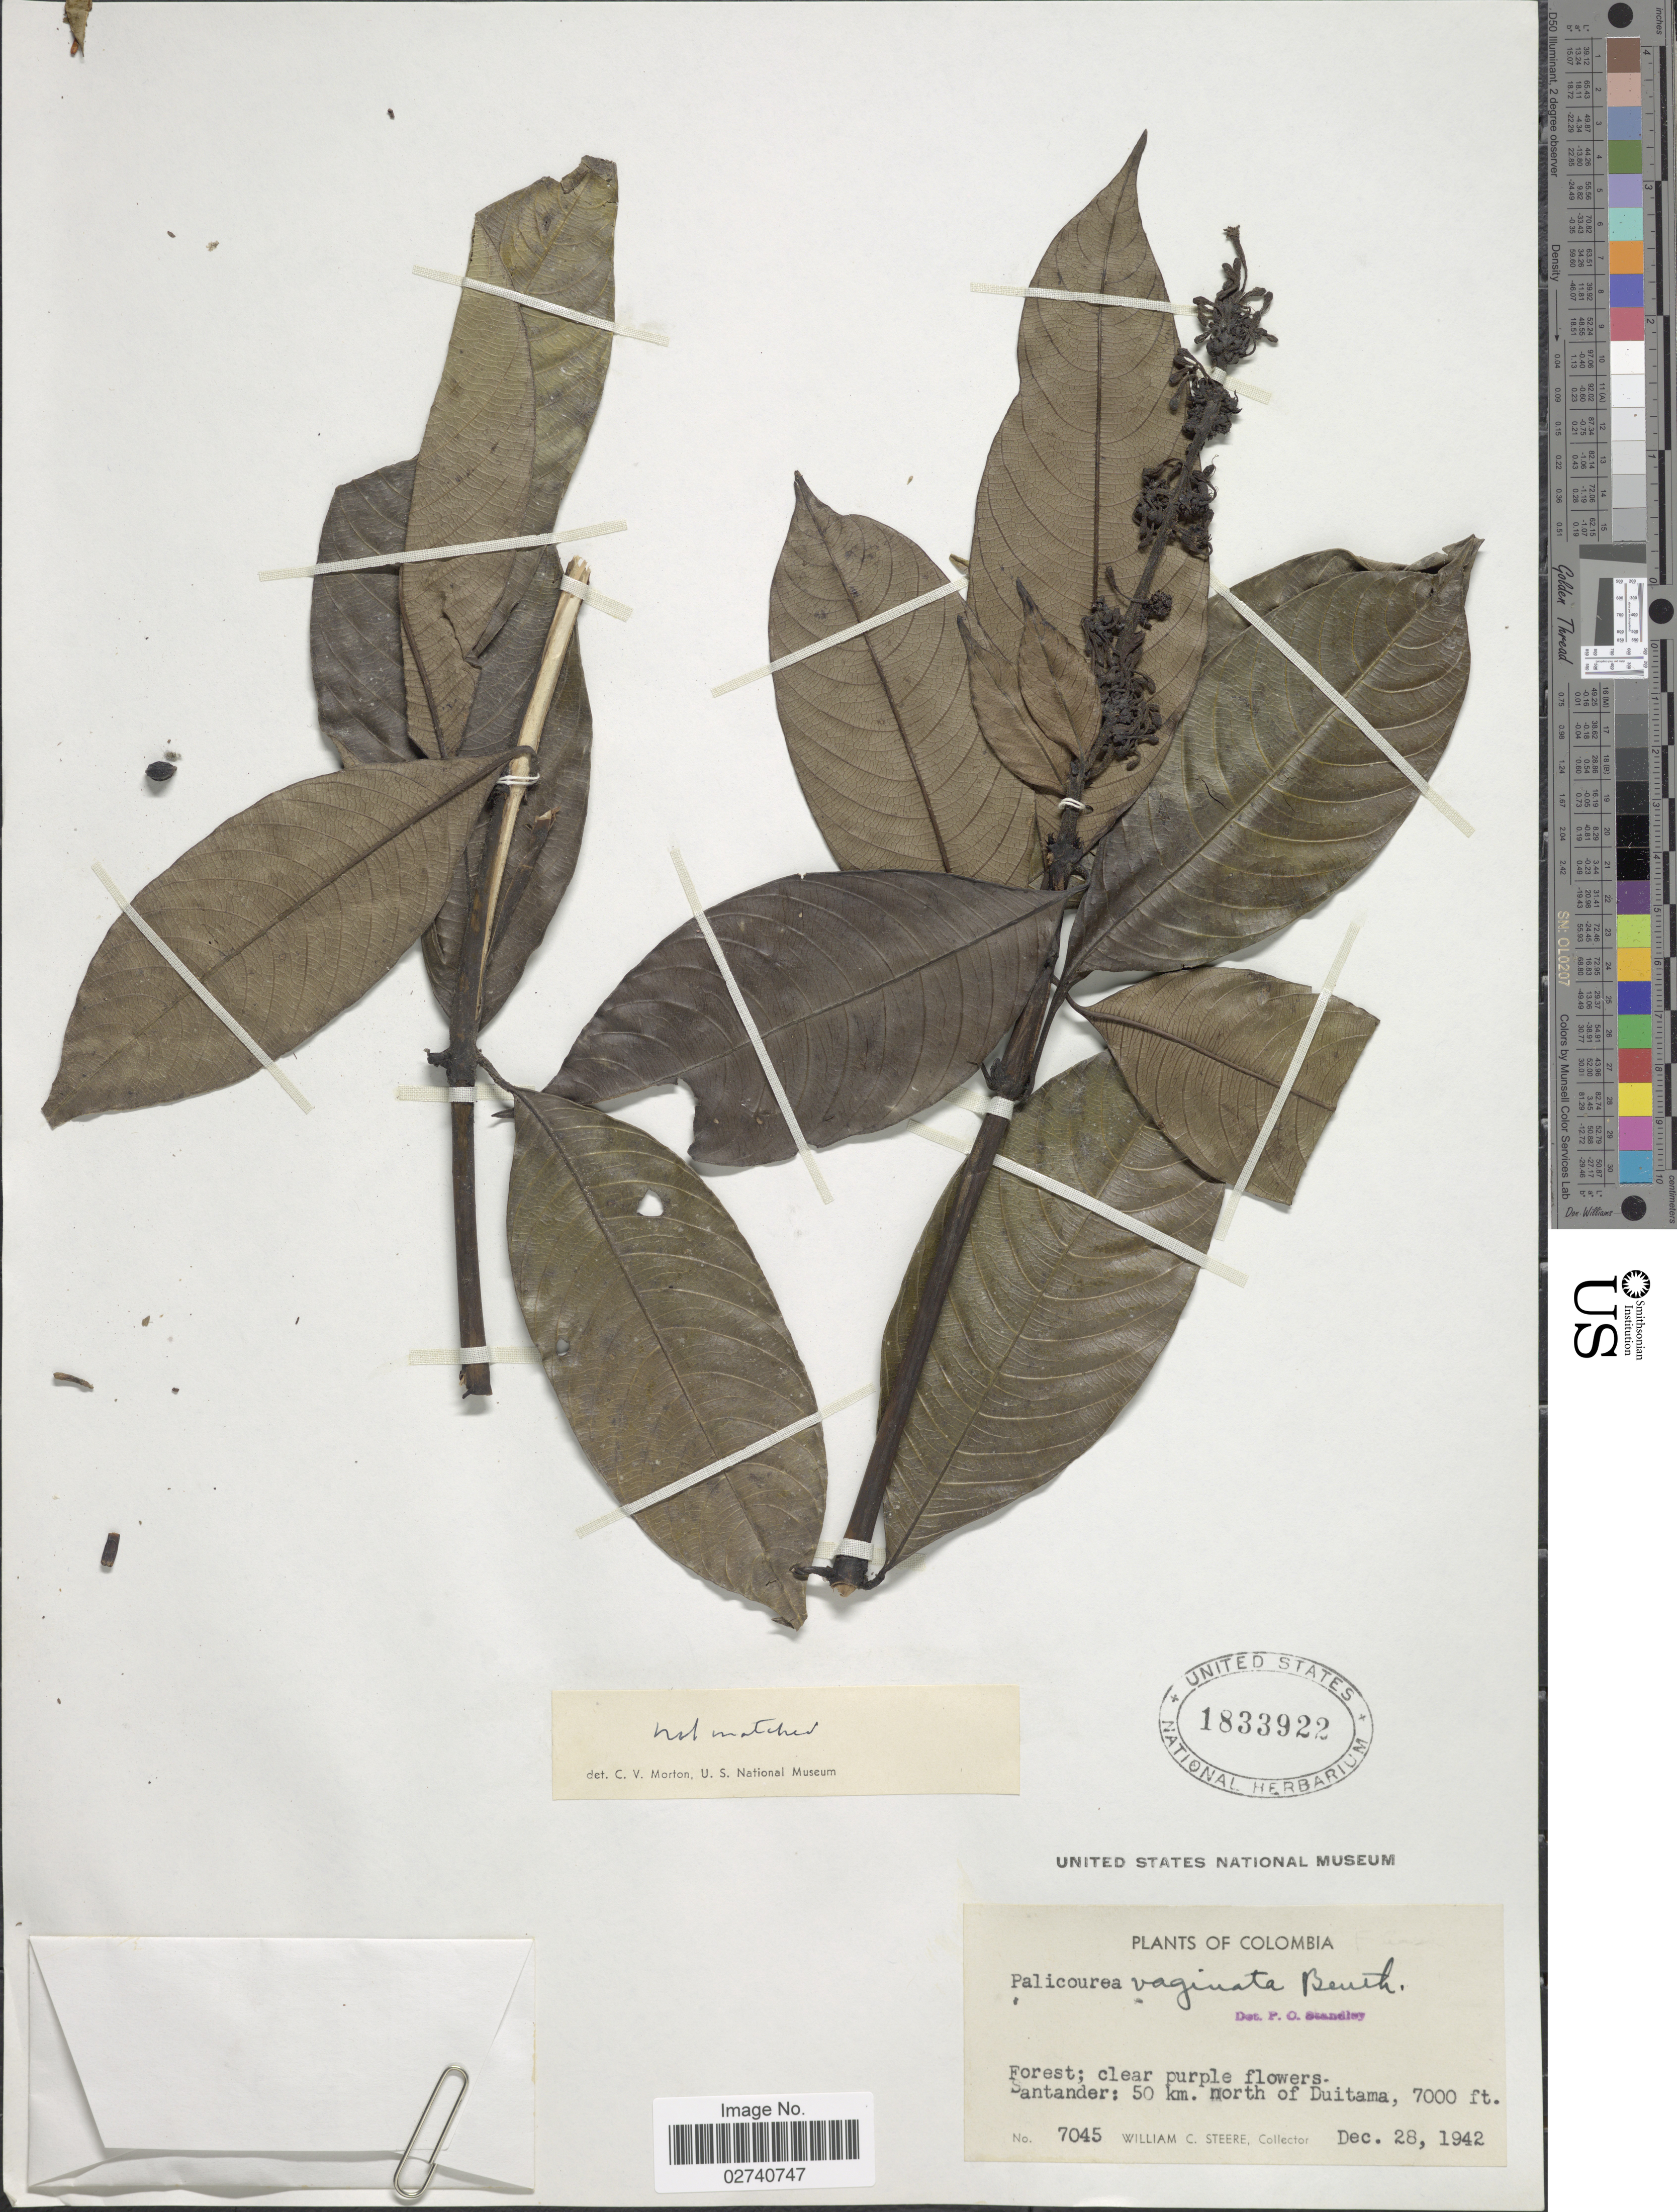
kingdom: Plantae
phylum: Tracheophyta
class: Magnoliopsida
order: Gentianales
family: Rubiaceae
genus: Palicourea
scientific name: Palicourea vaginata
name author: Benth.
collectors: W. C. Steere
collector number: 7045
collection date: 1942-12-28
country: Colombia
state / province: Santander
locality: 50 km north of Duitama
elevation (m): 2134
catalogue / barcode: US 1833922